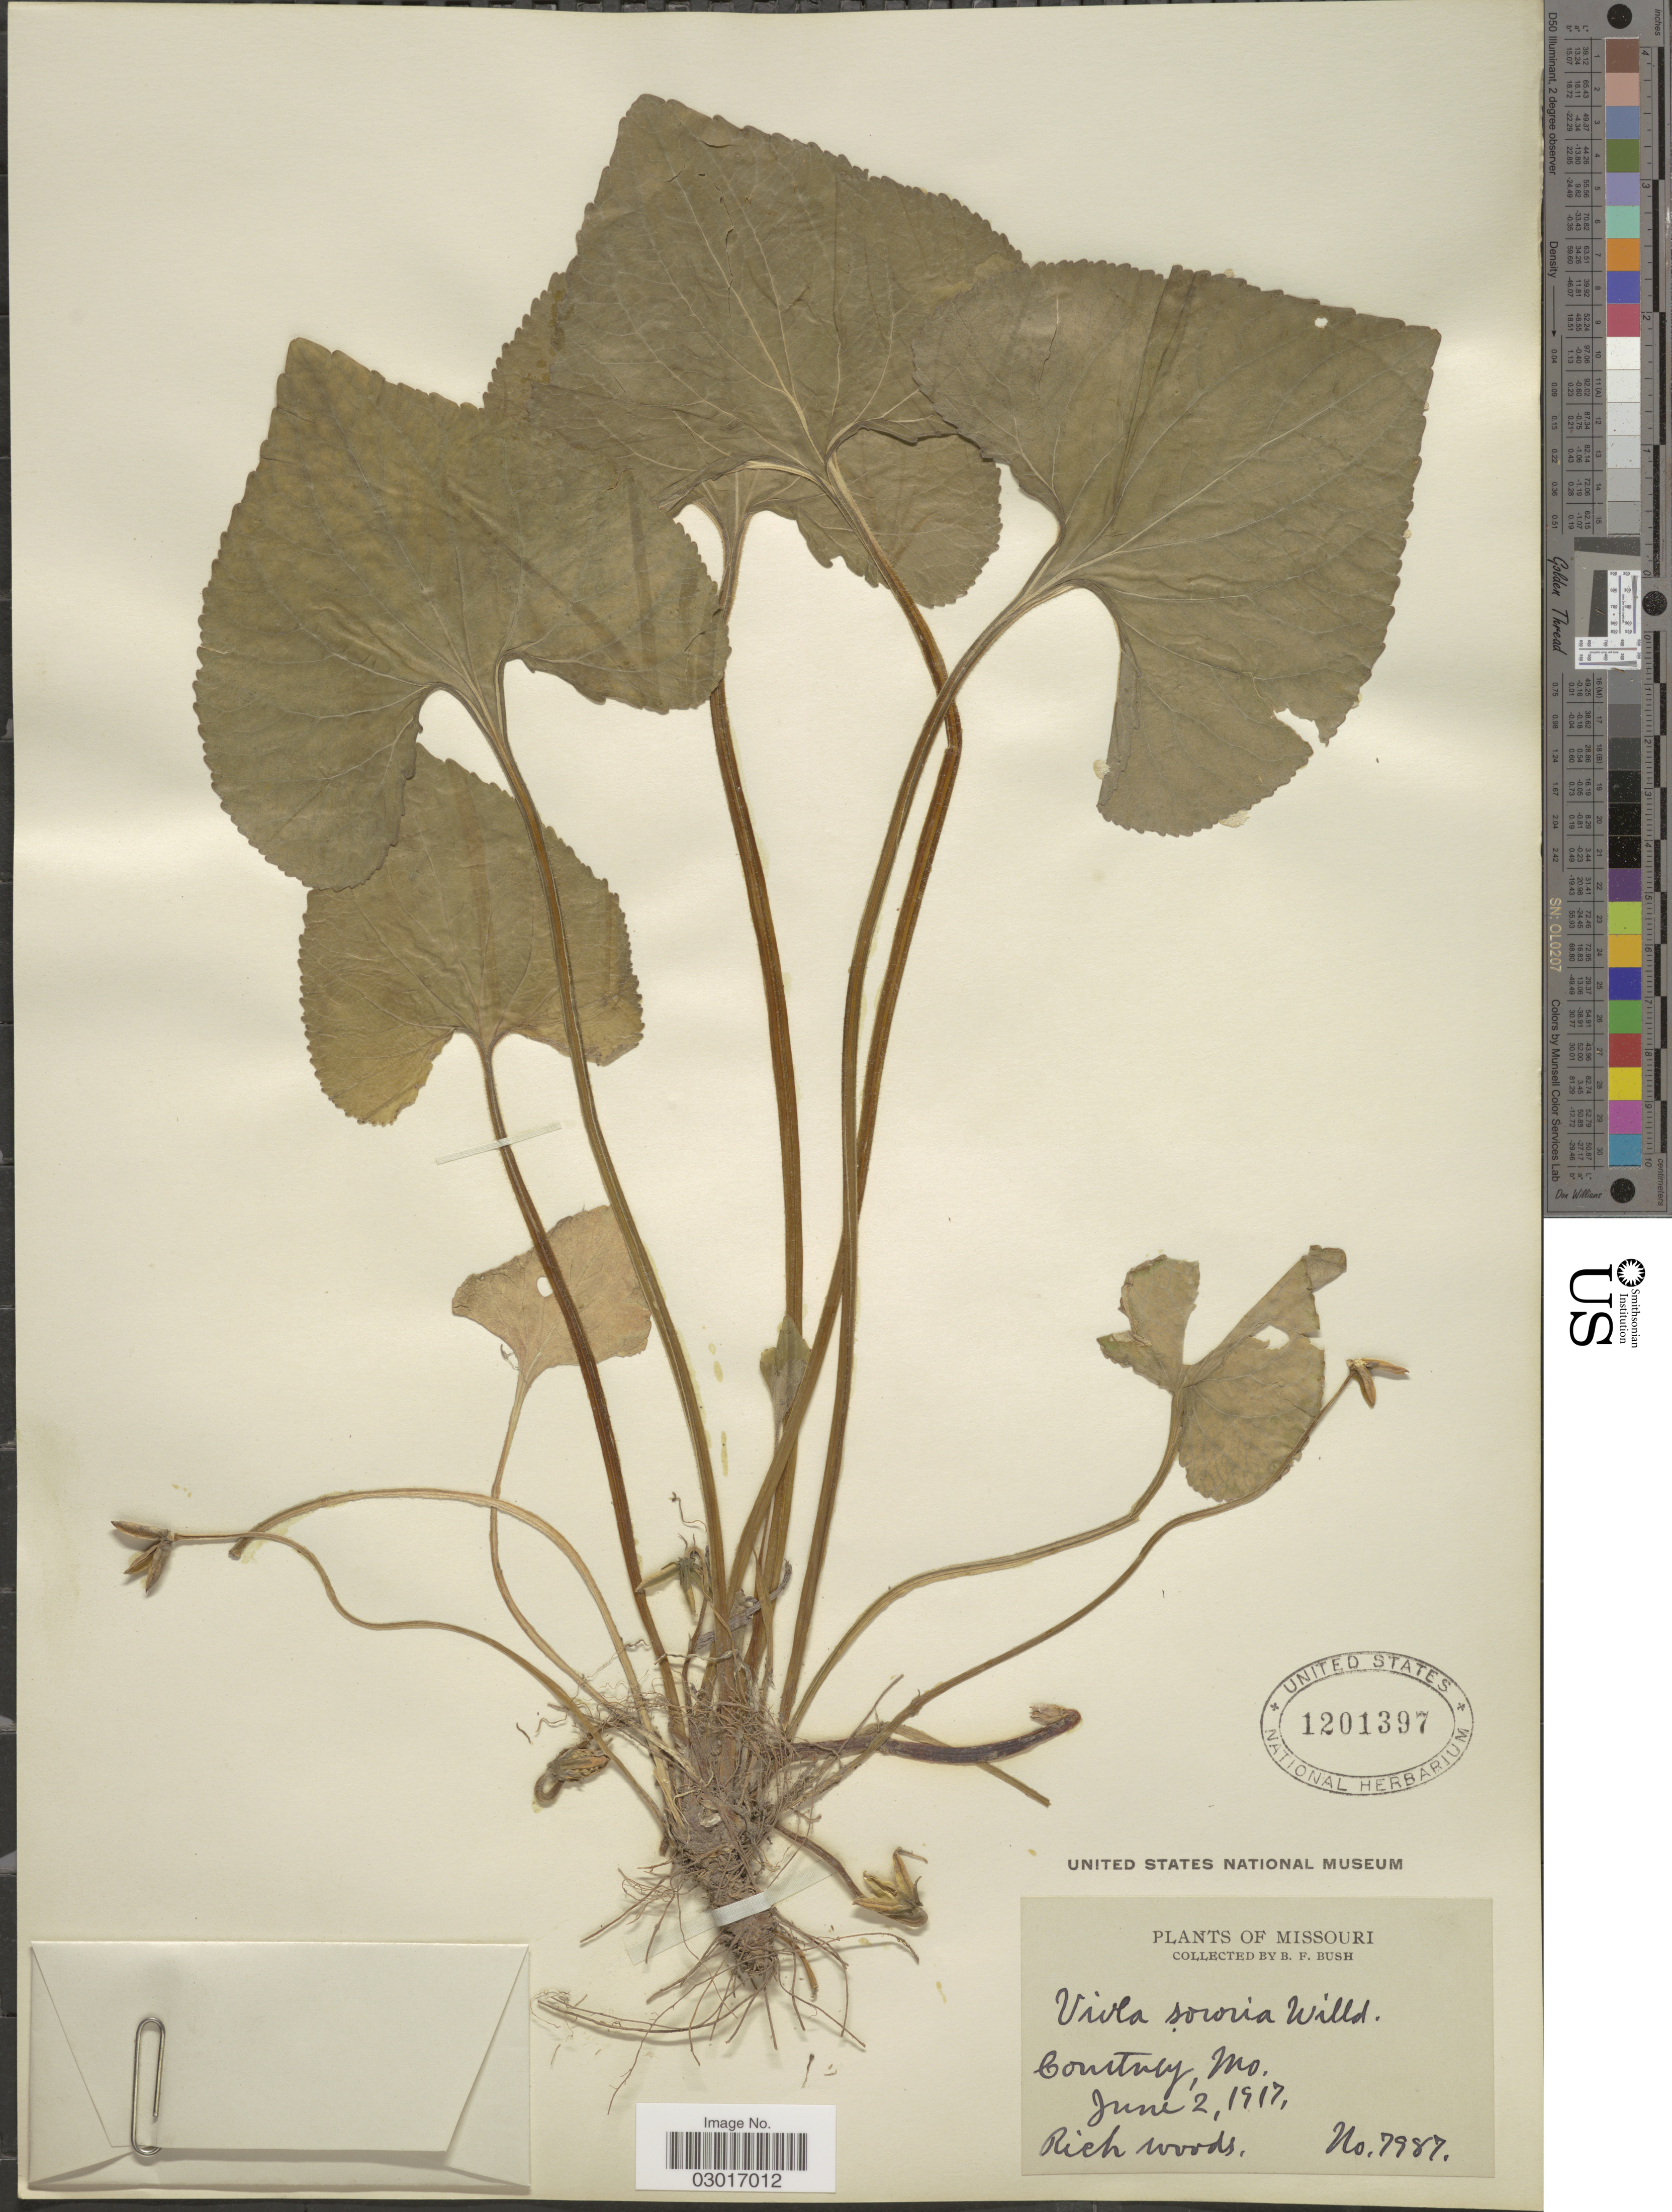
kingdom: Plantae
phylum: Tracheophyta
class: Magnoliopsida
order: Malpighiales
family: Violaceae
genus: Viola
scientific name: Viola sororia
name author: Willd.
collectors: B. F. Bush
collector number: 7987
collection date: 1917-06-02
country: United States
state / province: Missouri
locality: Courtney.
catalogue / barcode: US 1201397